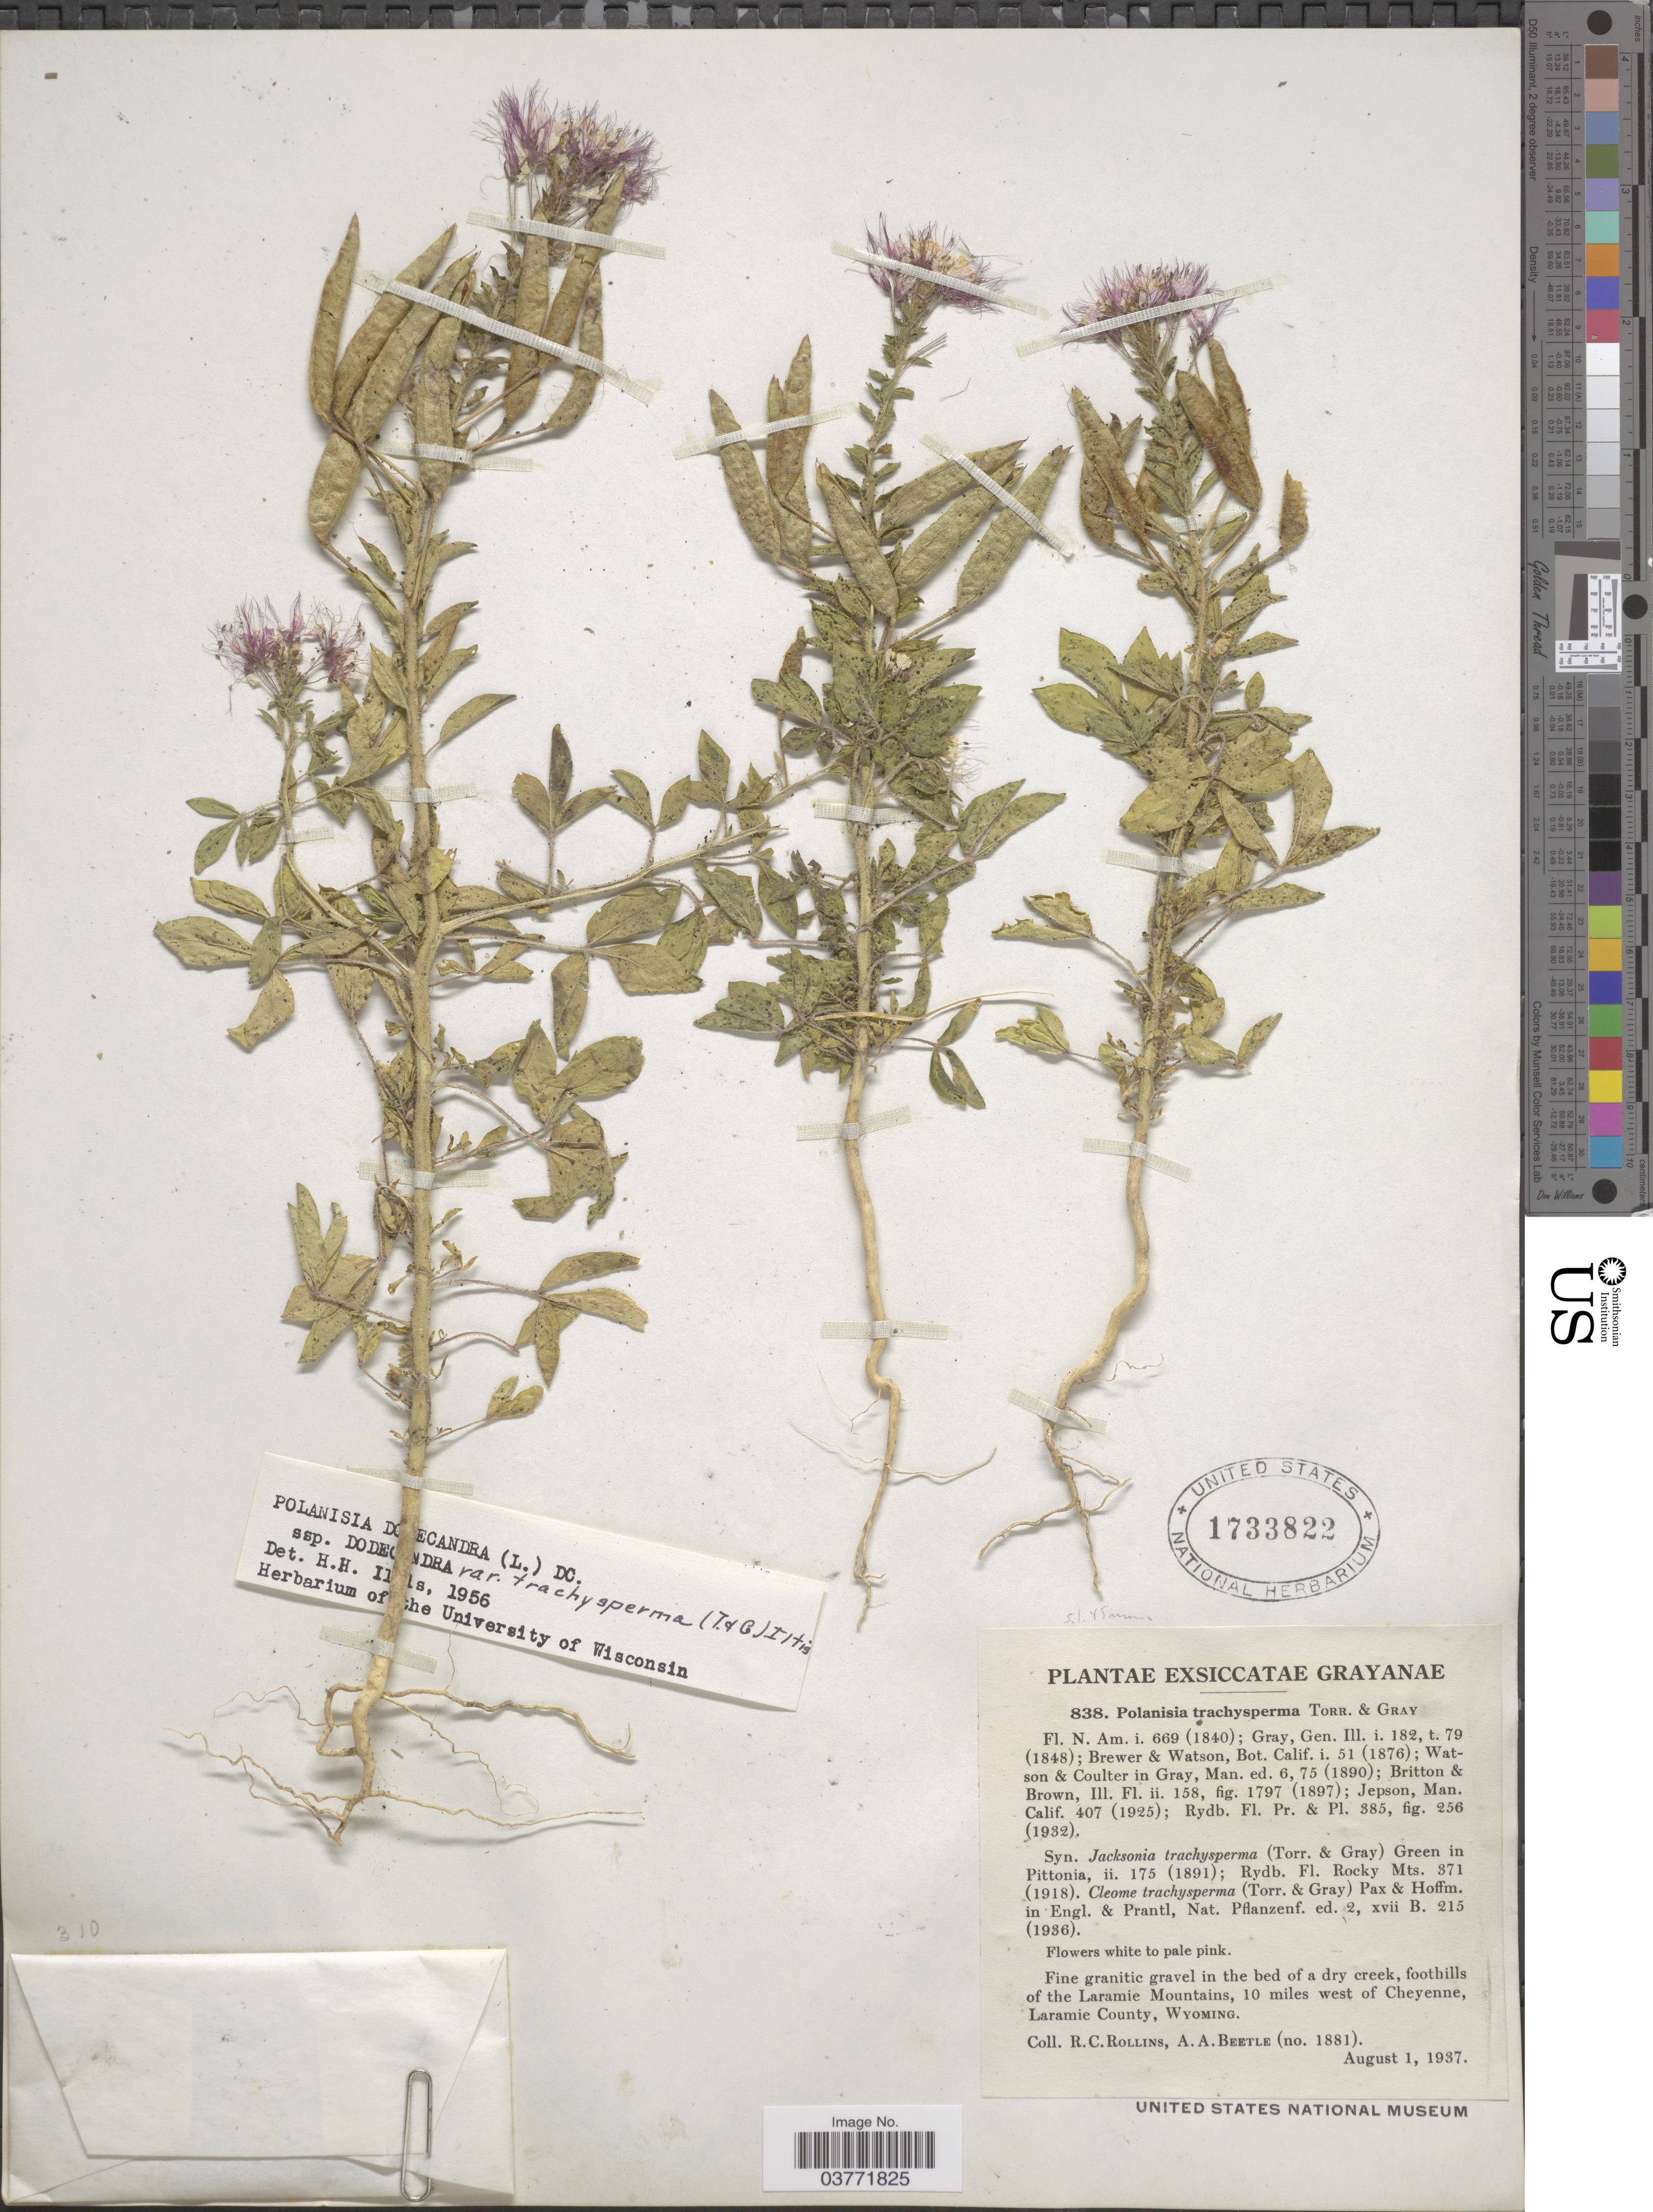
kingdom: Plantae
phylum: Tracheophyta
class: Magnoliopsida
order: Brassicales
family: Cleomaceae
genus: Polanisia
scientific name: Polanisia trachysperma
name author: Torr. & A. Gray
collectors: R. C. Rollins & A. A. Beetle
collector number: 1881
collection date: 1937-08-01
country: United States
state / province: Wyoming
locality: Foothills of the Laramie Mountains, 10 miles west of Cheyenne, Laramie County.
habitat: sagebrush area near creek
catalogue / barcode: US 1733822